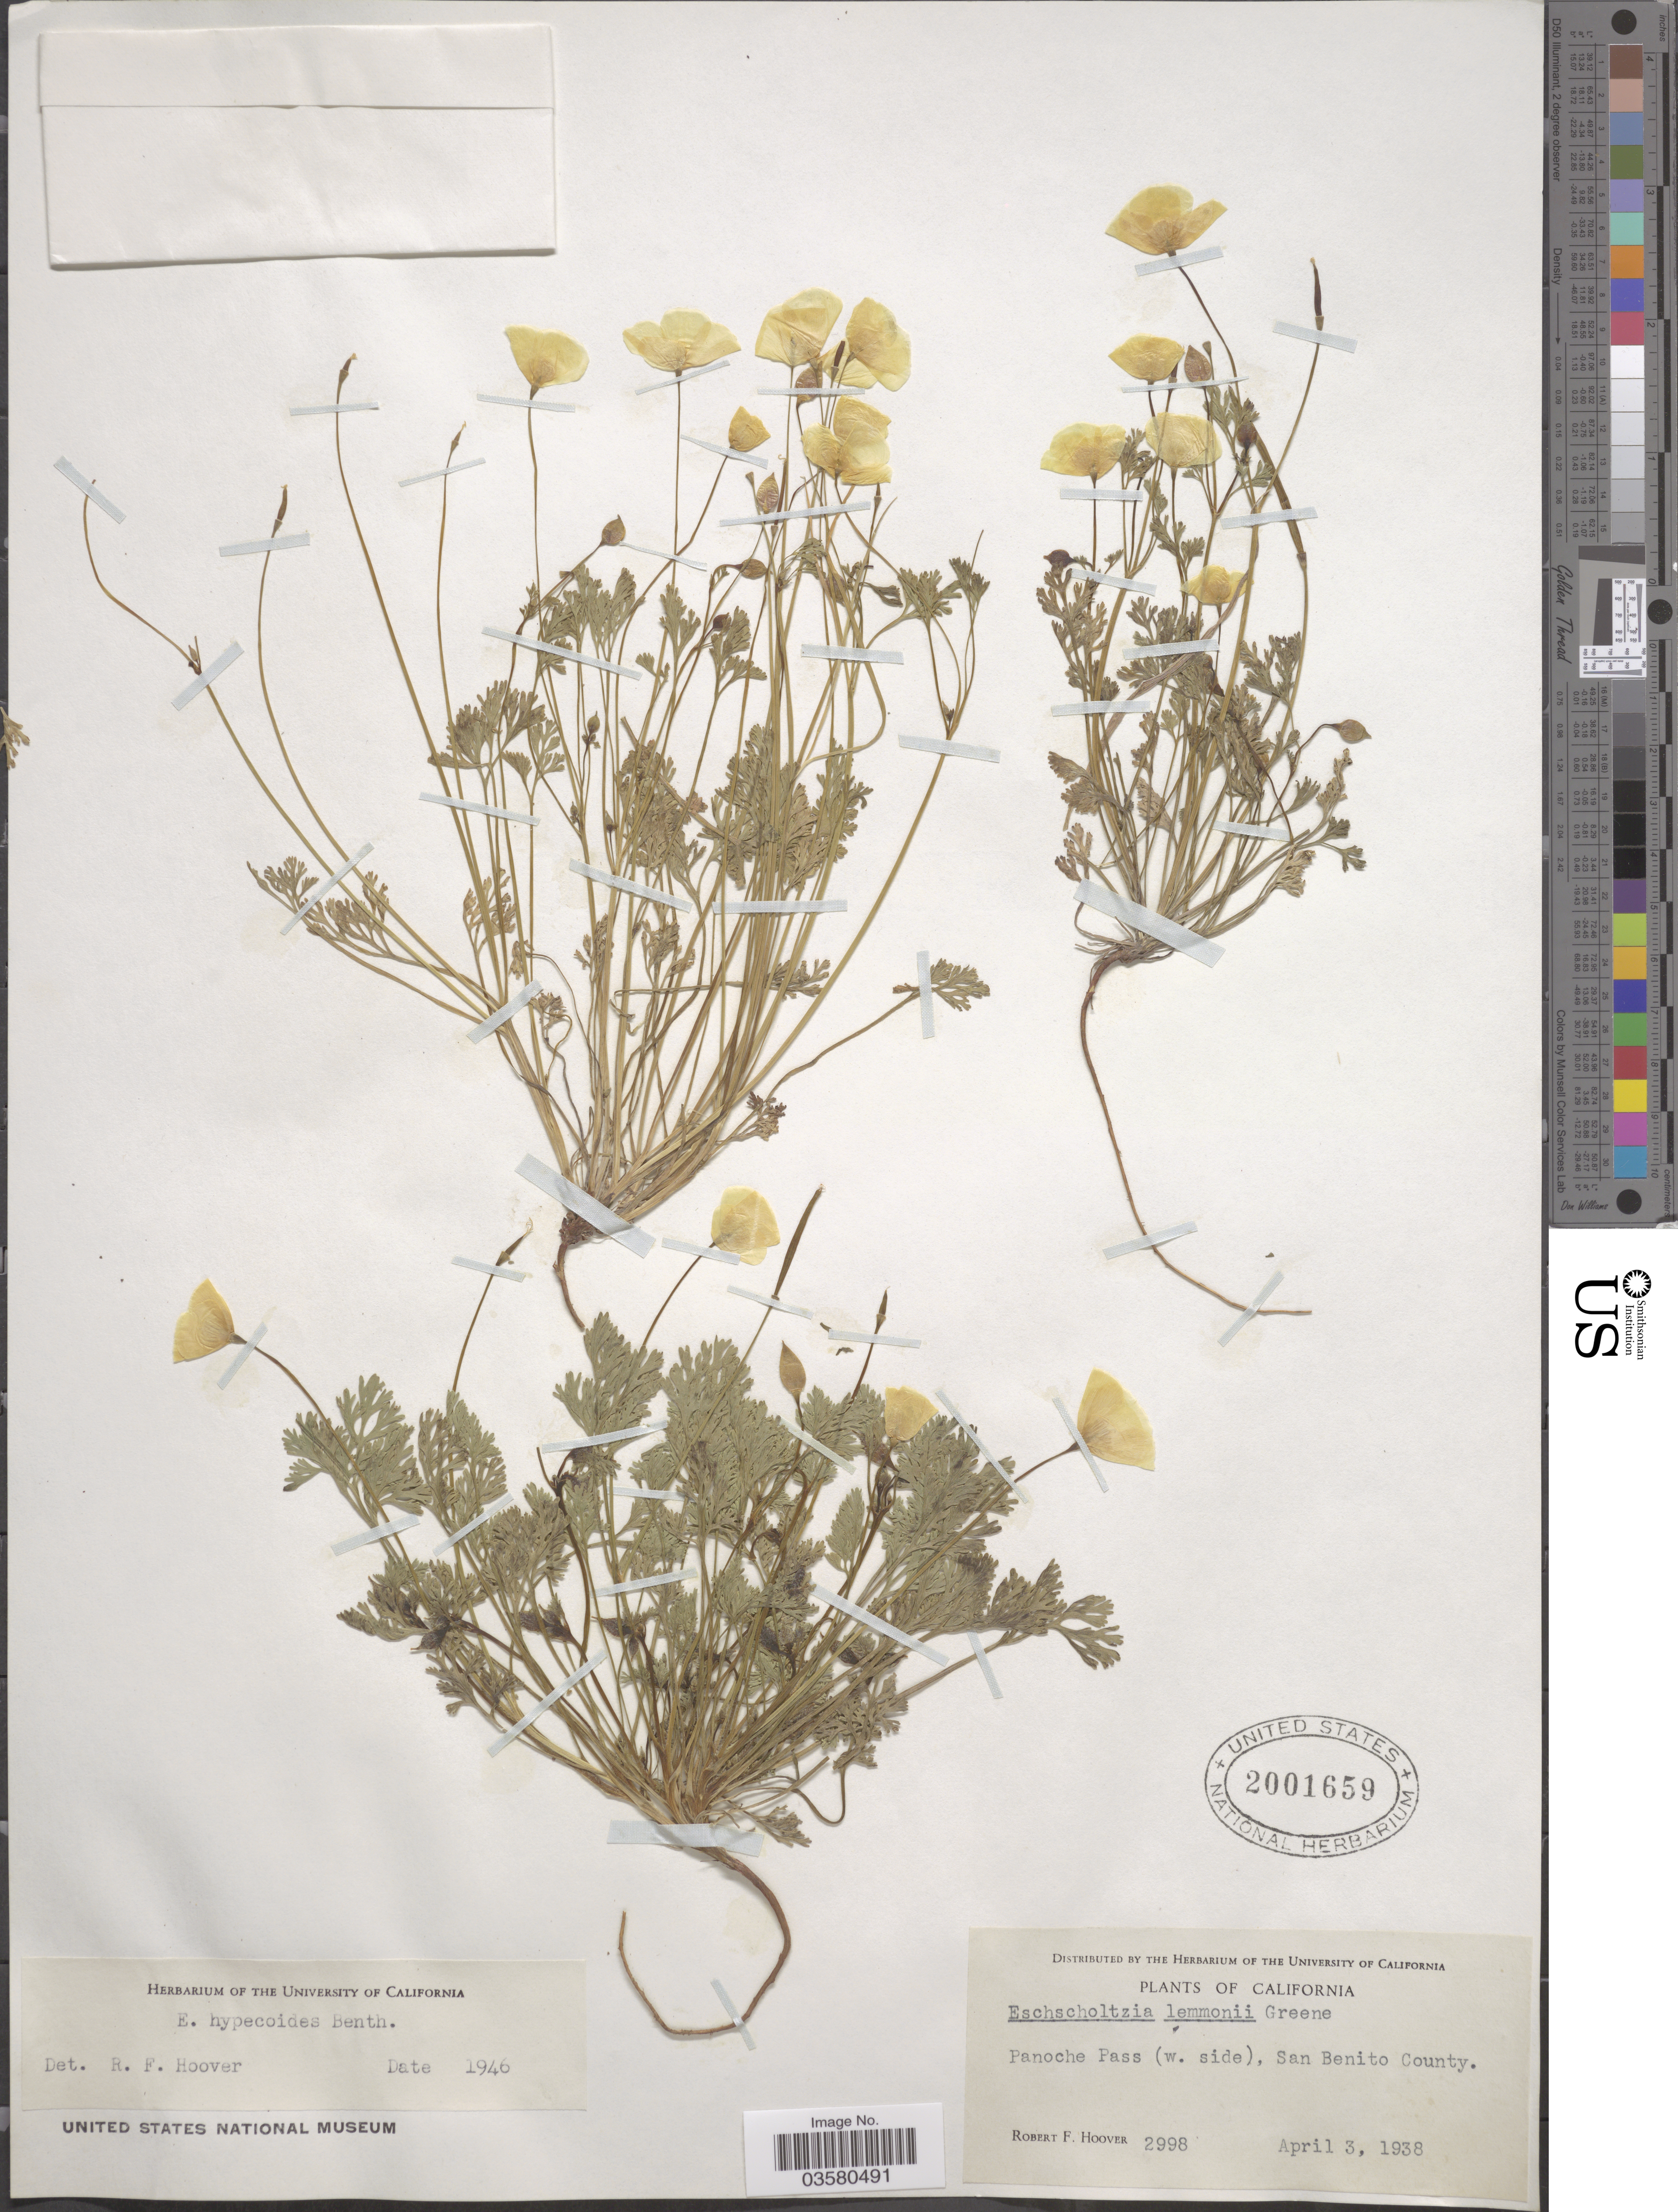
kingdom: Plantae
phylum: Tracheophyta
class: Magnoliopsida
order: Ranunculales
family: Papaveraceae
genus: Eschscholzia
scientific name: Eschscholzia hypecoides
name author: Benth.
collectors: R. F. Hoover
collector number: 2998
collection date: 1938-04-03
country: United States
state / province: California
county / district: San Benito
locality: Panoche Pass (w. side), San Benito County.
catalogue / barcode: US 2001659